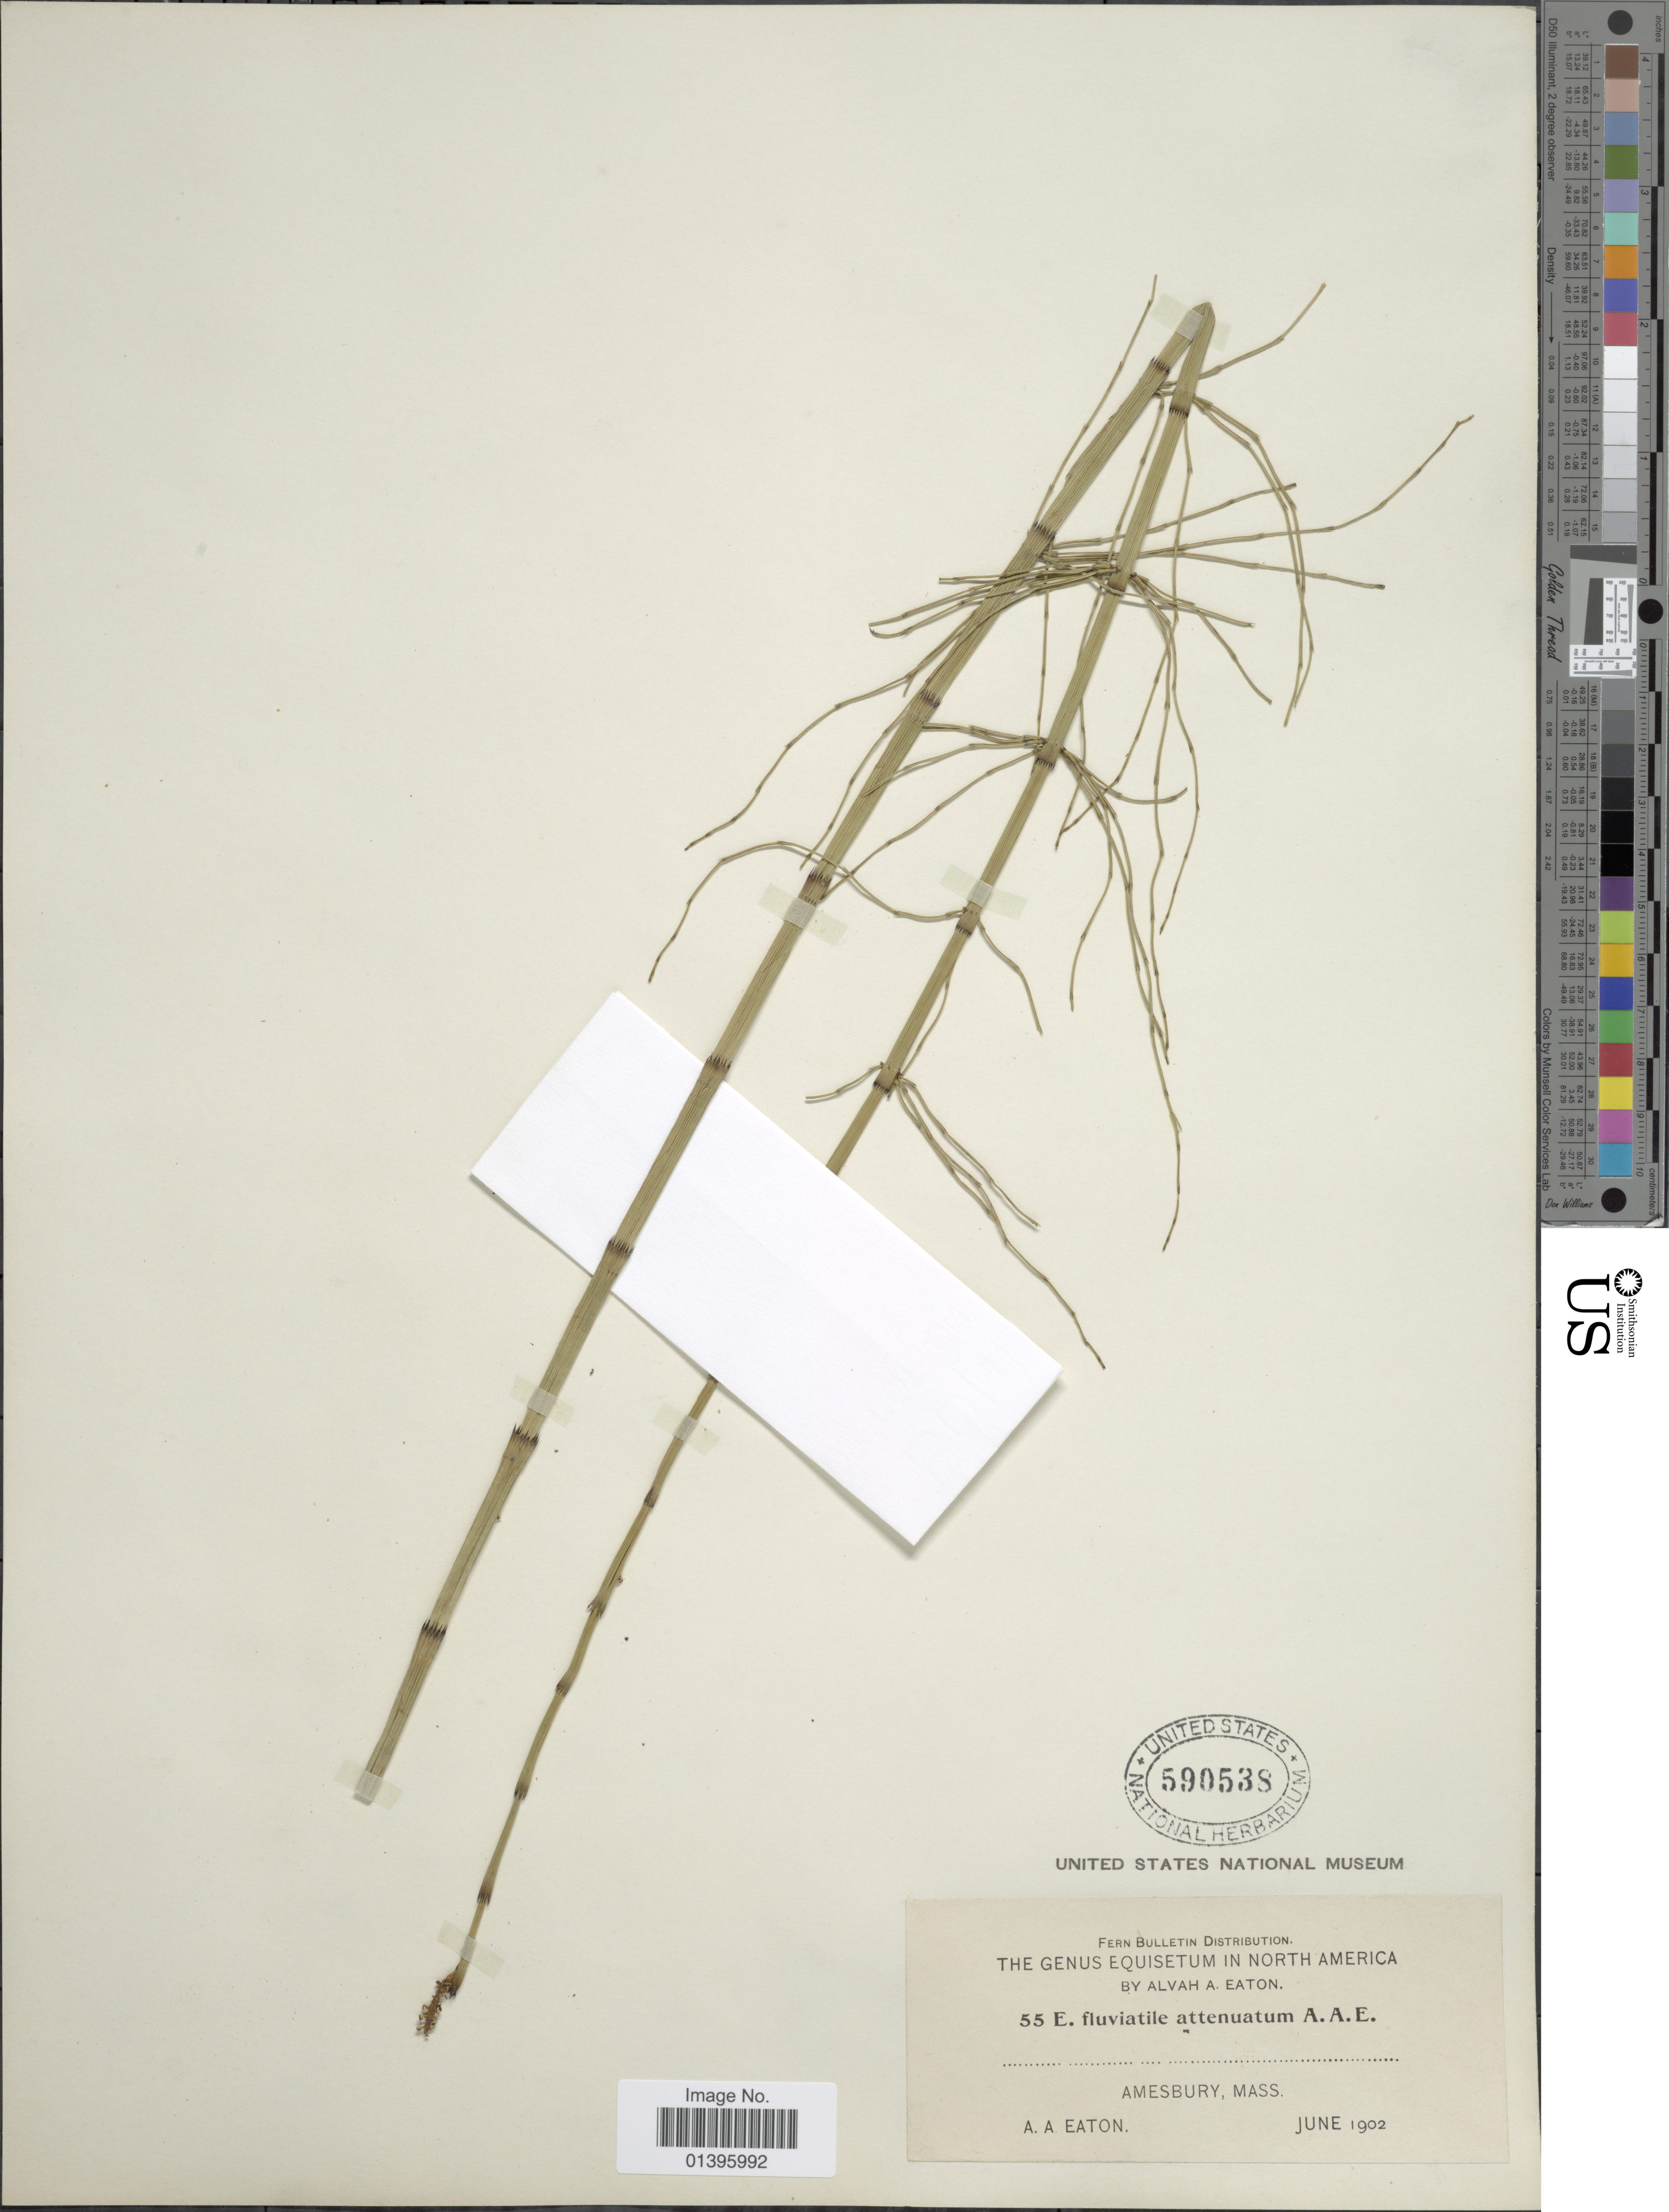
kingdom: Plantae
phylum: Tracheophyta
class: Polypodiopsida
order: Equisetales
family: Equisetaceae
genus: Equisetum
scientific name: Equisetum fluviatile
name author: L.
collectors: A. A. Eaton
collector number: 55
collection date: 1902-06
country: United States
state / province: Massachusetts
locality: Amesbury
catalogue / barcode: US 590538